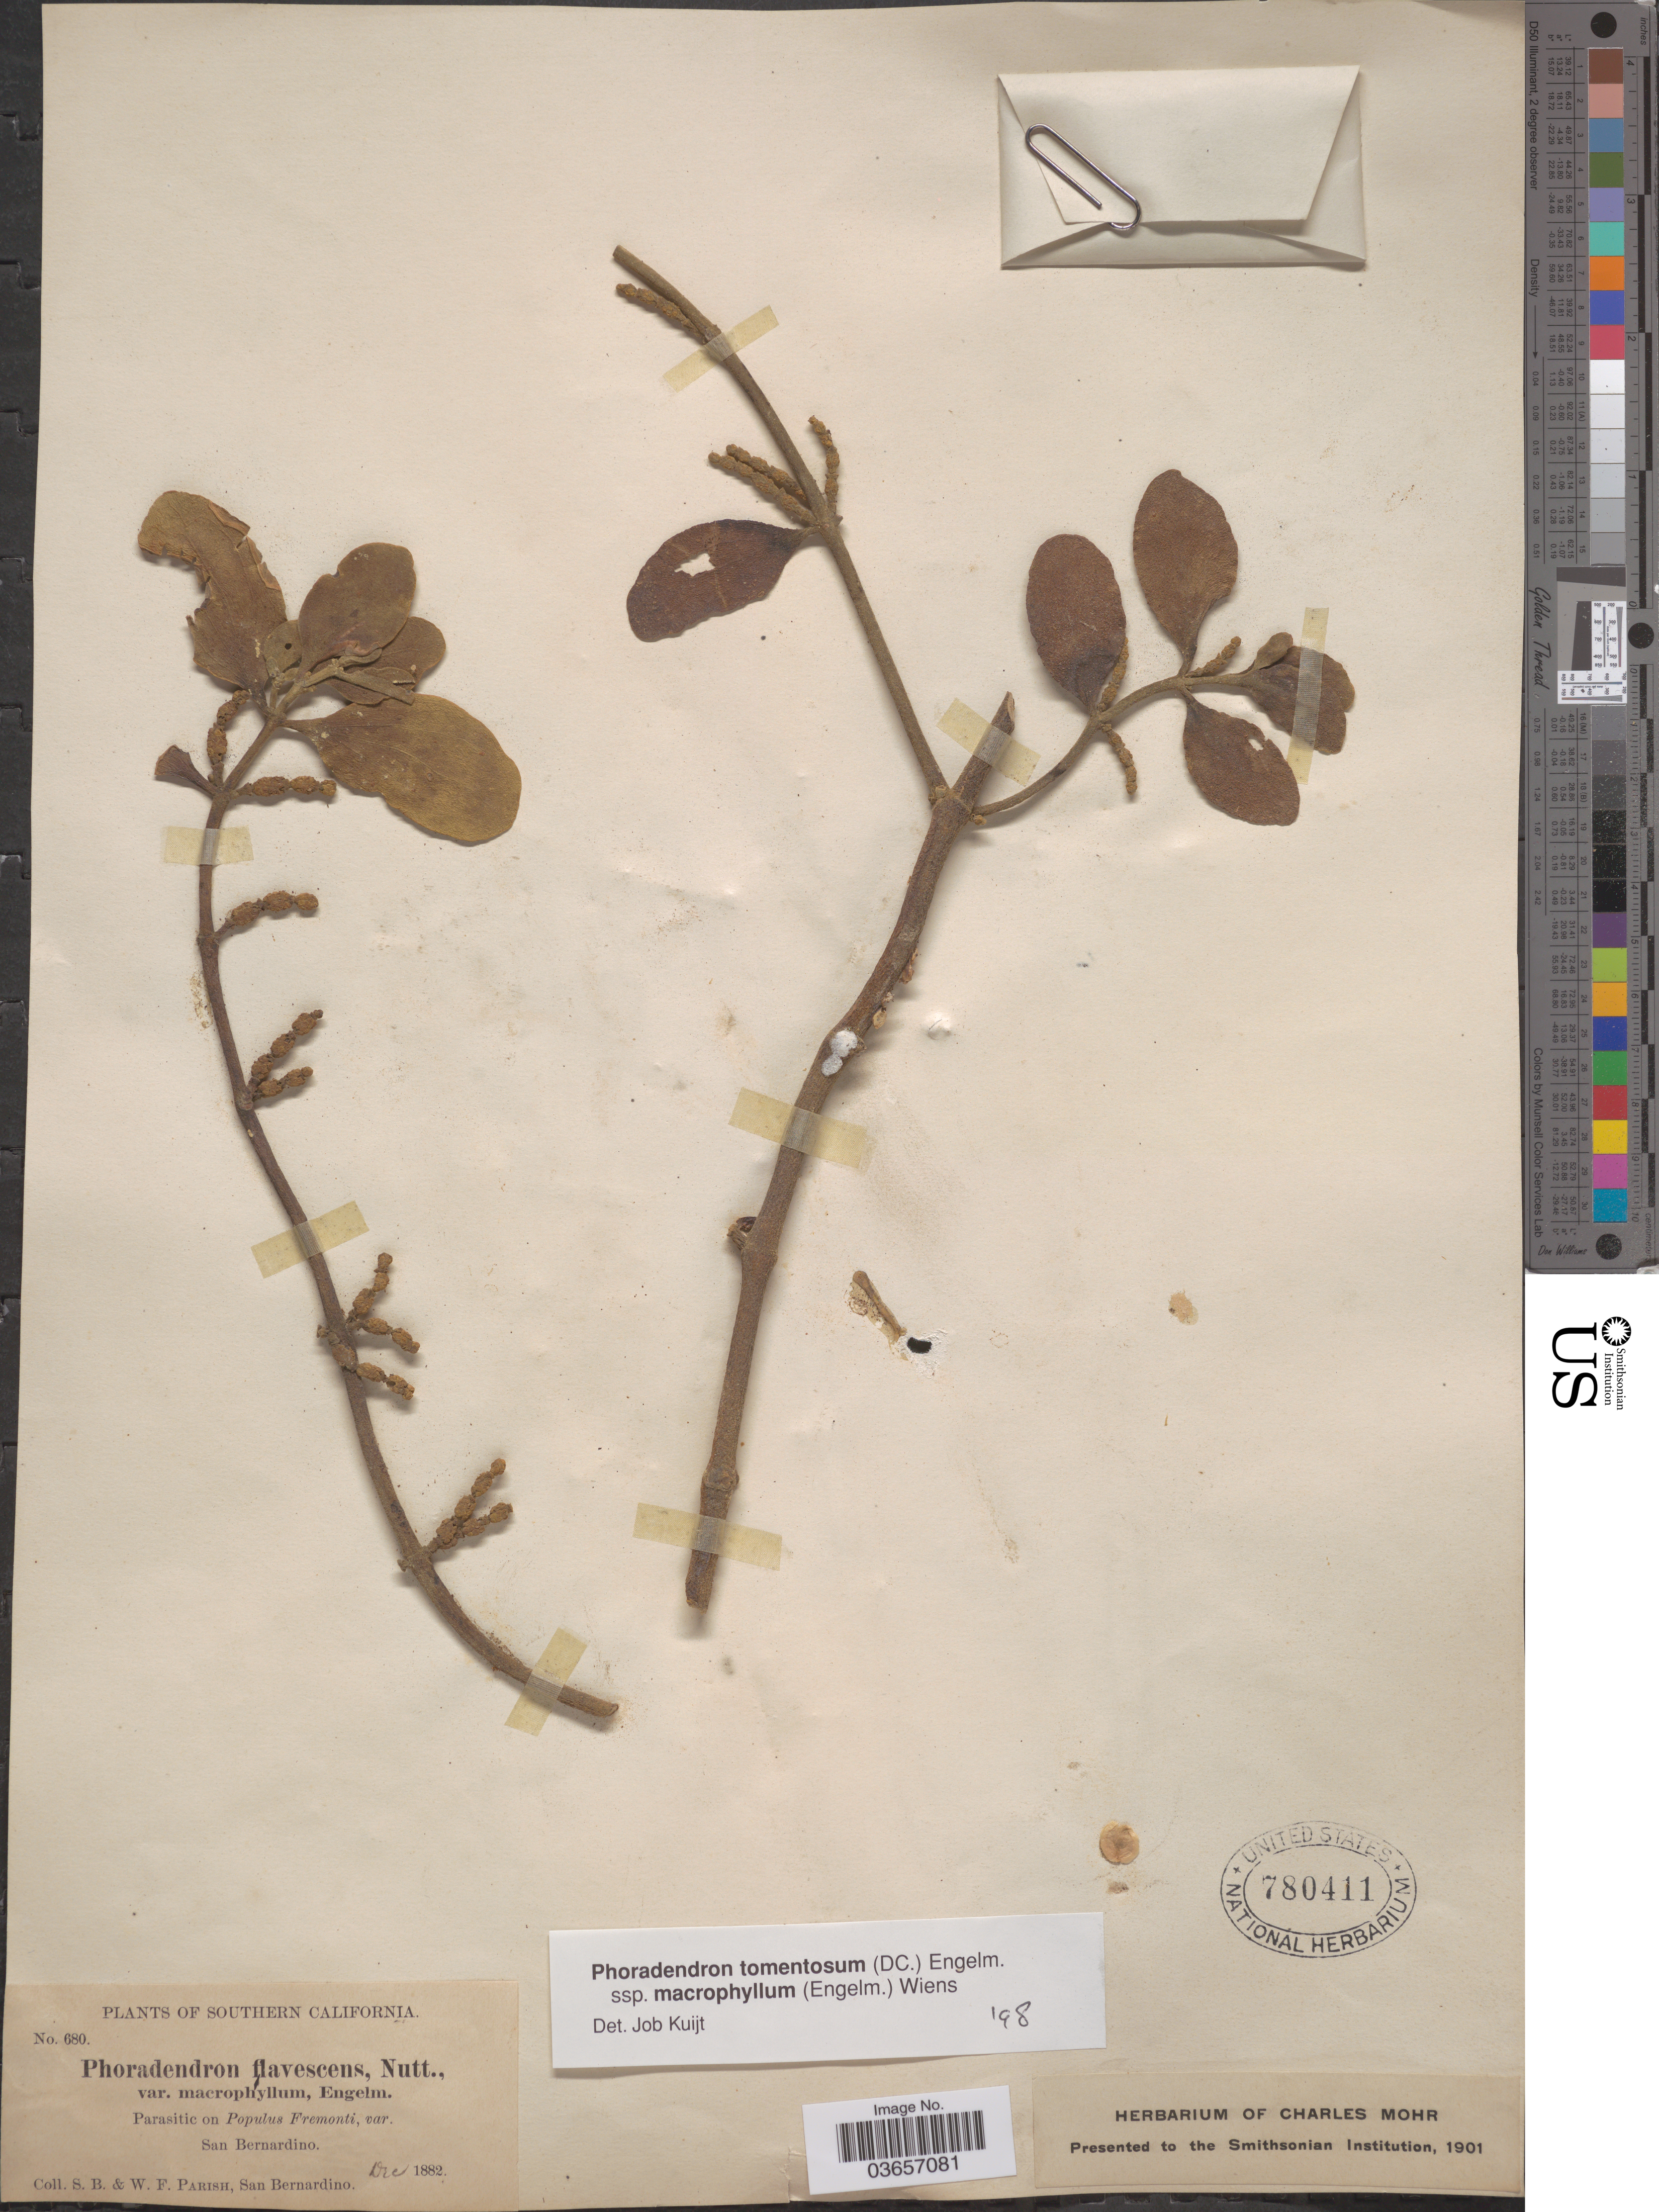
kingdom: Plantae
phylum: Tracheophyta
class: Magnoliopsida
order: Santalales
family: Viscaceae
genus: Phoradendron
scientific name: Phoradendron tomentosum subsp. macrophyllum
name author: DC.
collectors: S. B. Parish & W. F. Parish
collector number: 680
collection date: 1882-12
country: United States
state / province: California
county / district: San Bernardino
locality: Southern California. San Bernardino.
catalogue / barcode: US 780411